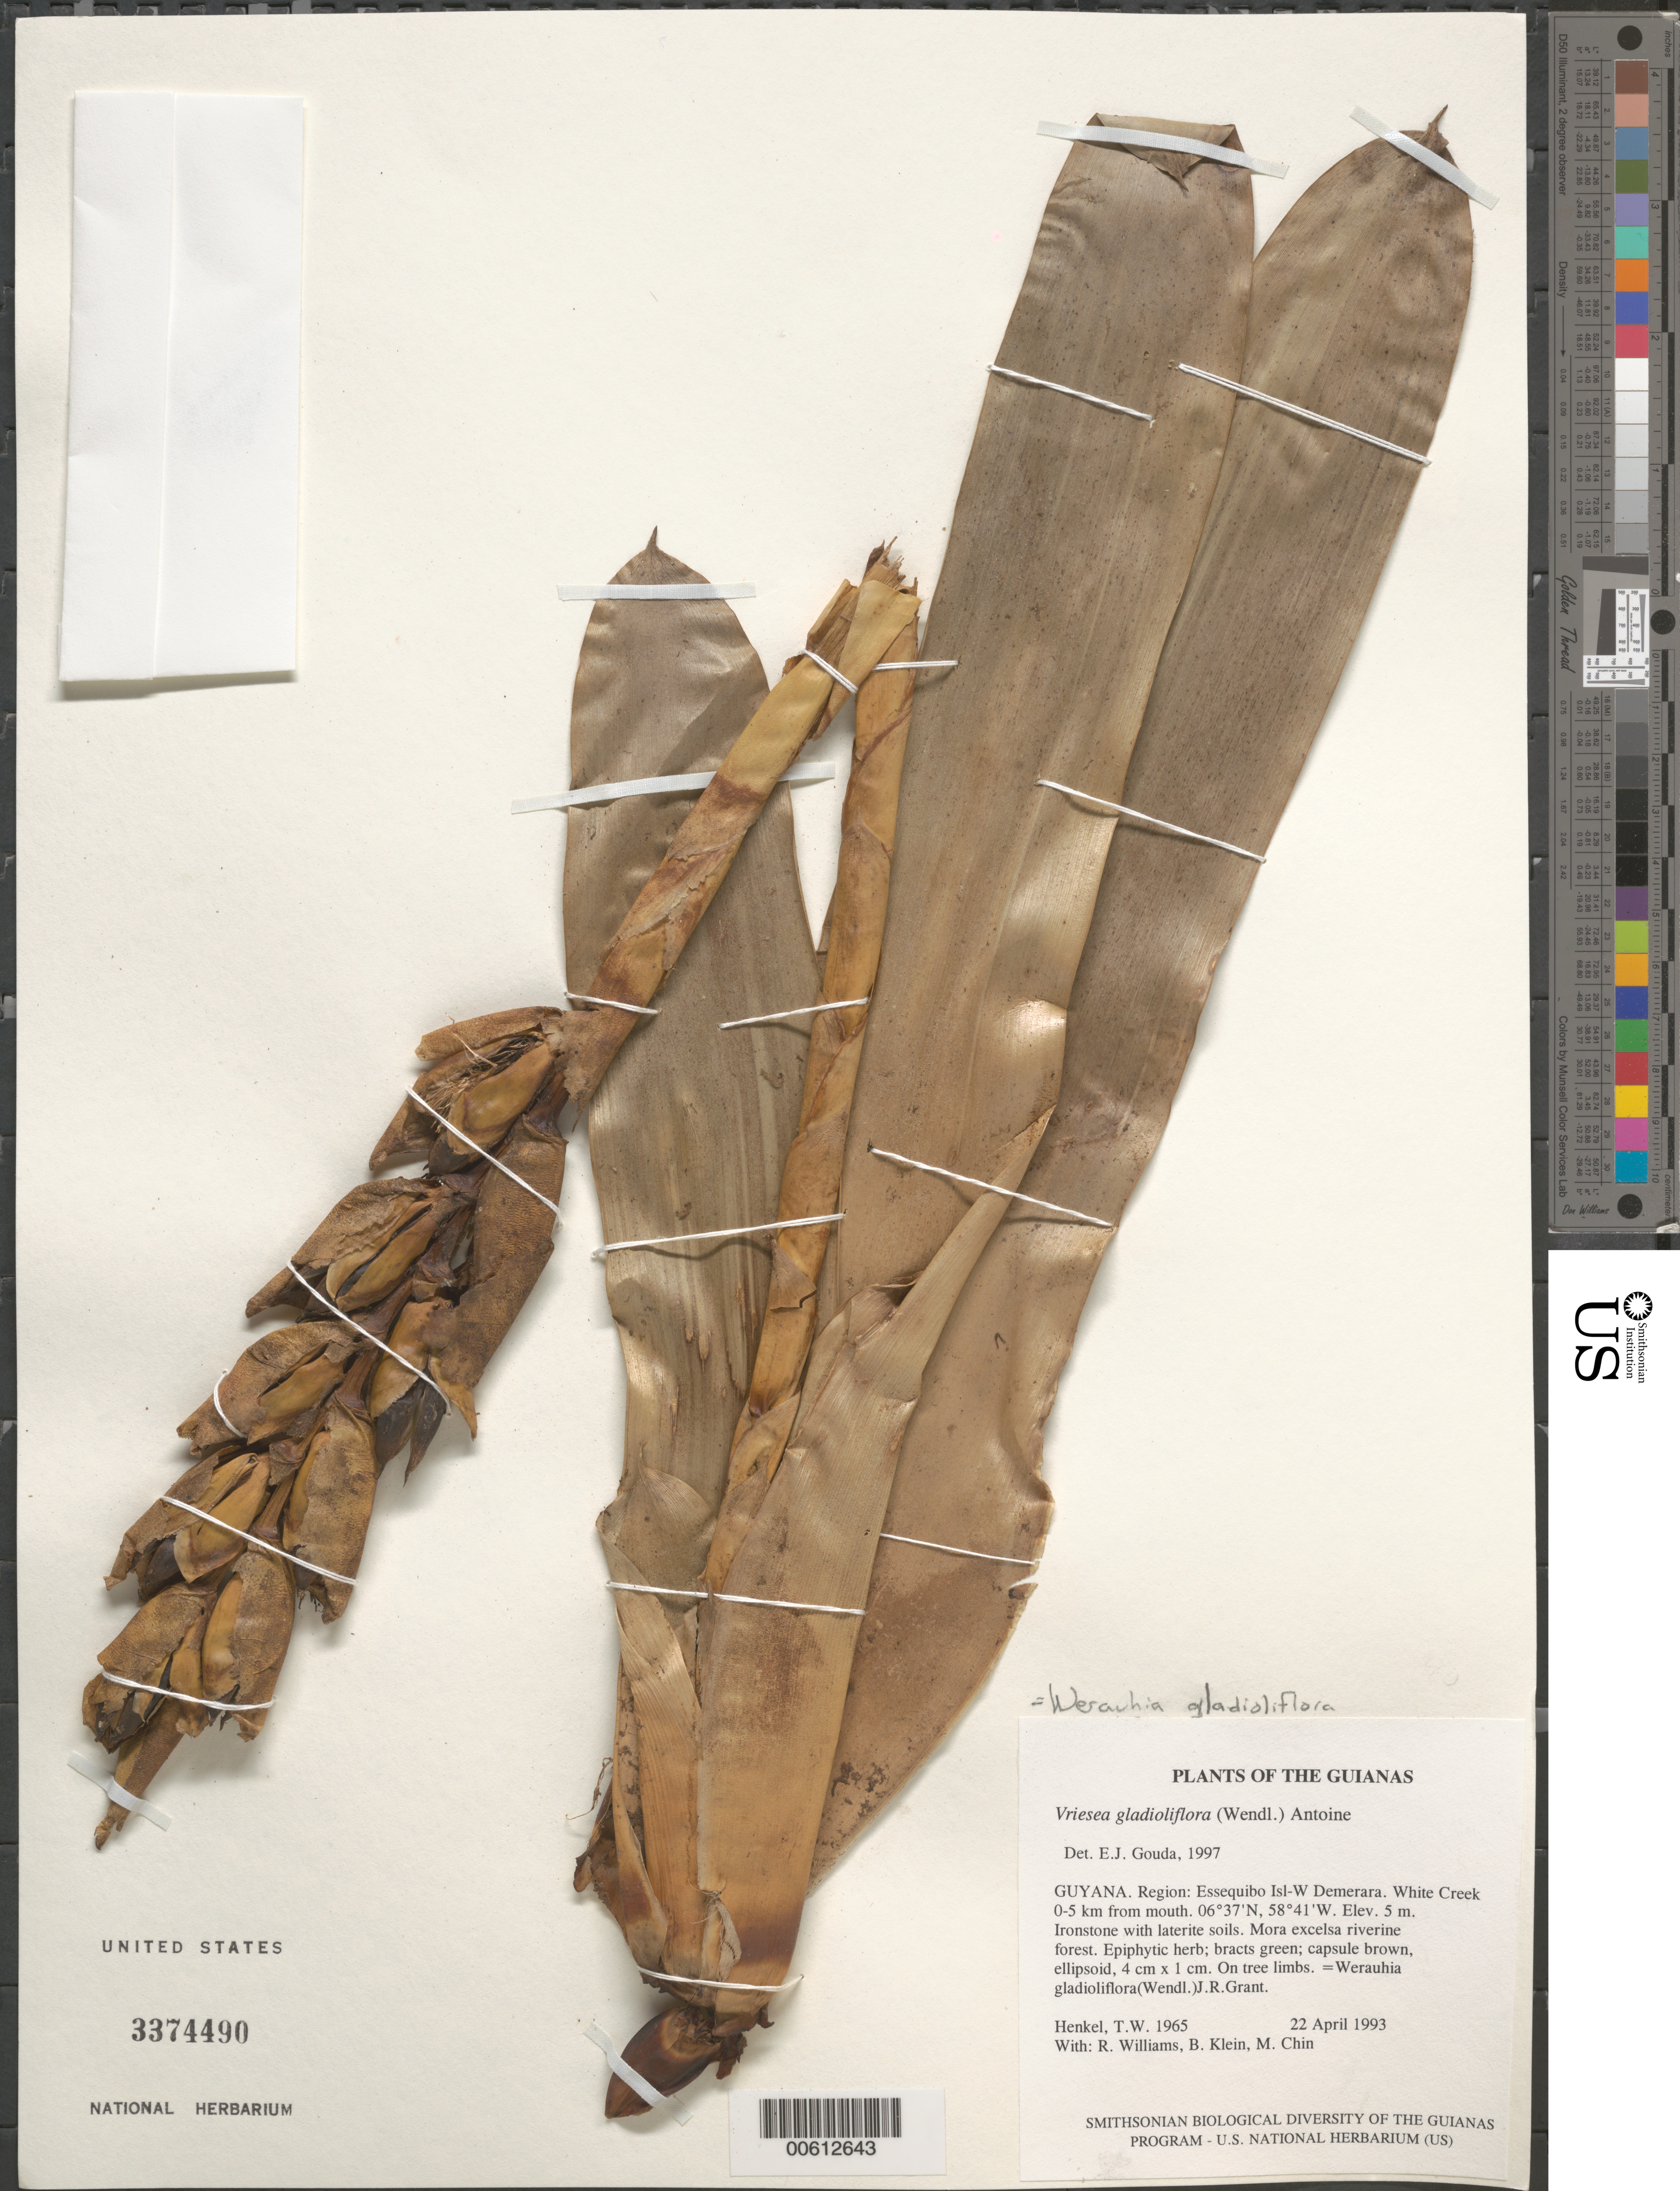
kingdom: Plantae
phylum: Tracheophyta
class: Liliopsida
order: Poales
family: Bromeliaceae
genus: Vriesea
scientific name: Vriesea gladioliflora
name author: (H. Wendl.) Antoine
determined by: Gouda, E. J.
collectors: T. Henkel, R. Williams, B. Klein & M. Chin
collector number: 1965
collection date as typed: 22 April 1993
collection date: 1993-04-22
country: Guyana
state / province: Essequibo Isl-W. Demerara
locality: White Creek 0-5 km from mouth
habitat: Ironstone with laterite soils. Mora excelsa riverine forest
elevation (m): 5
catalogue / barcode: US 3374490